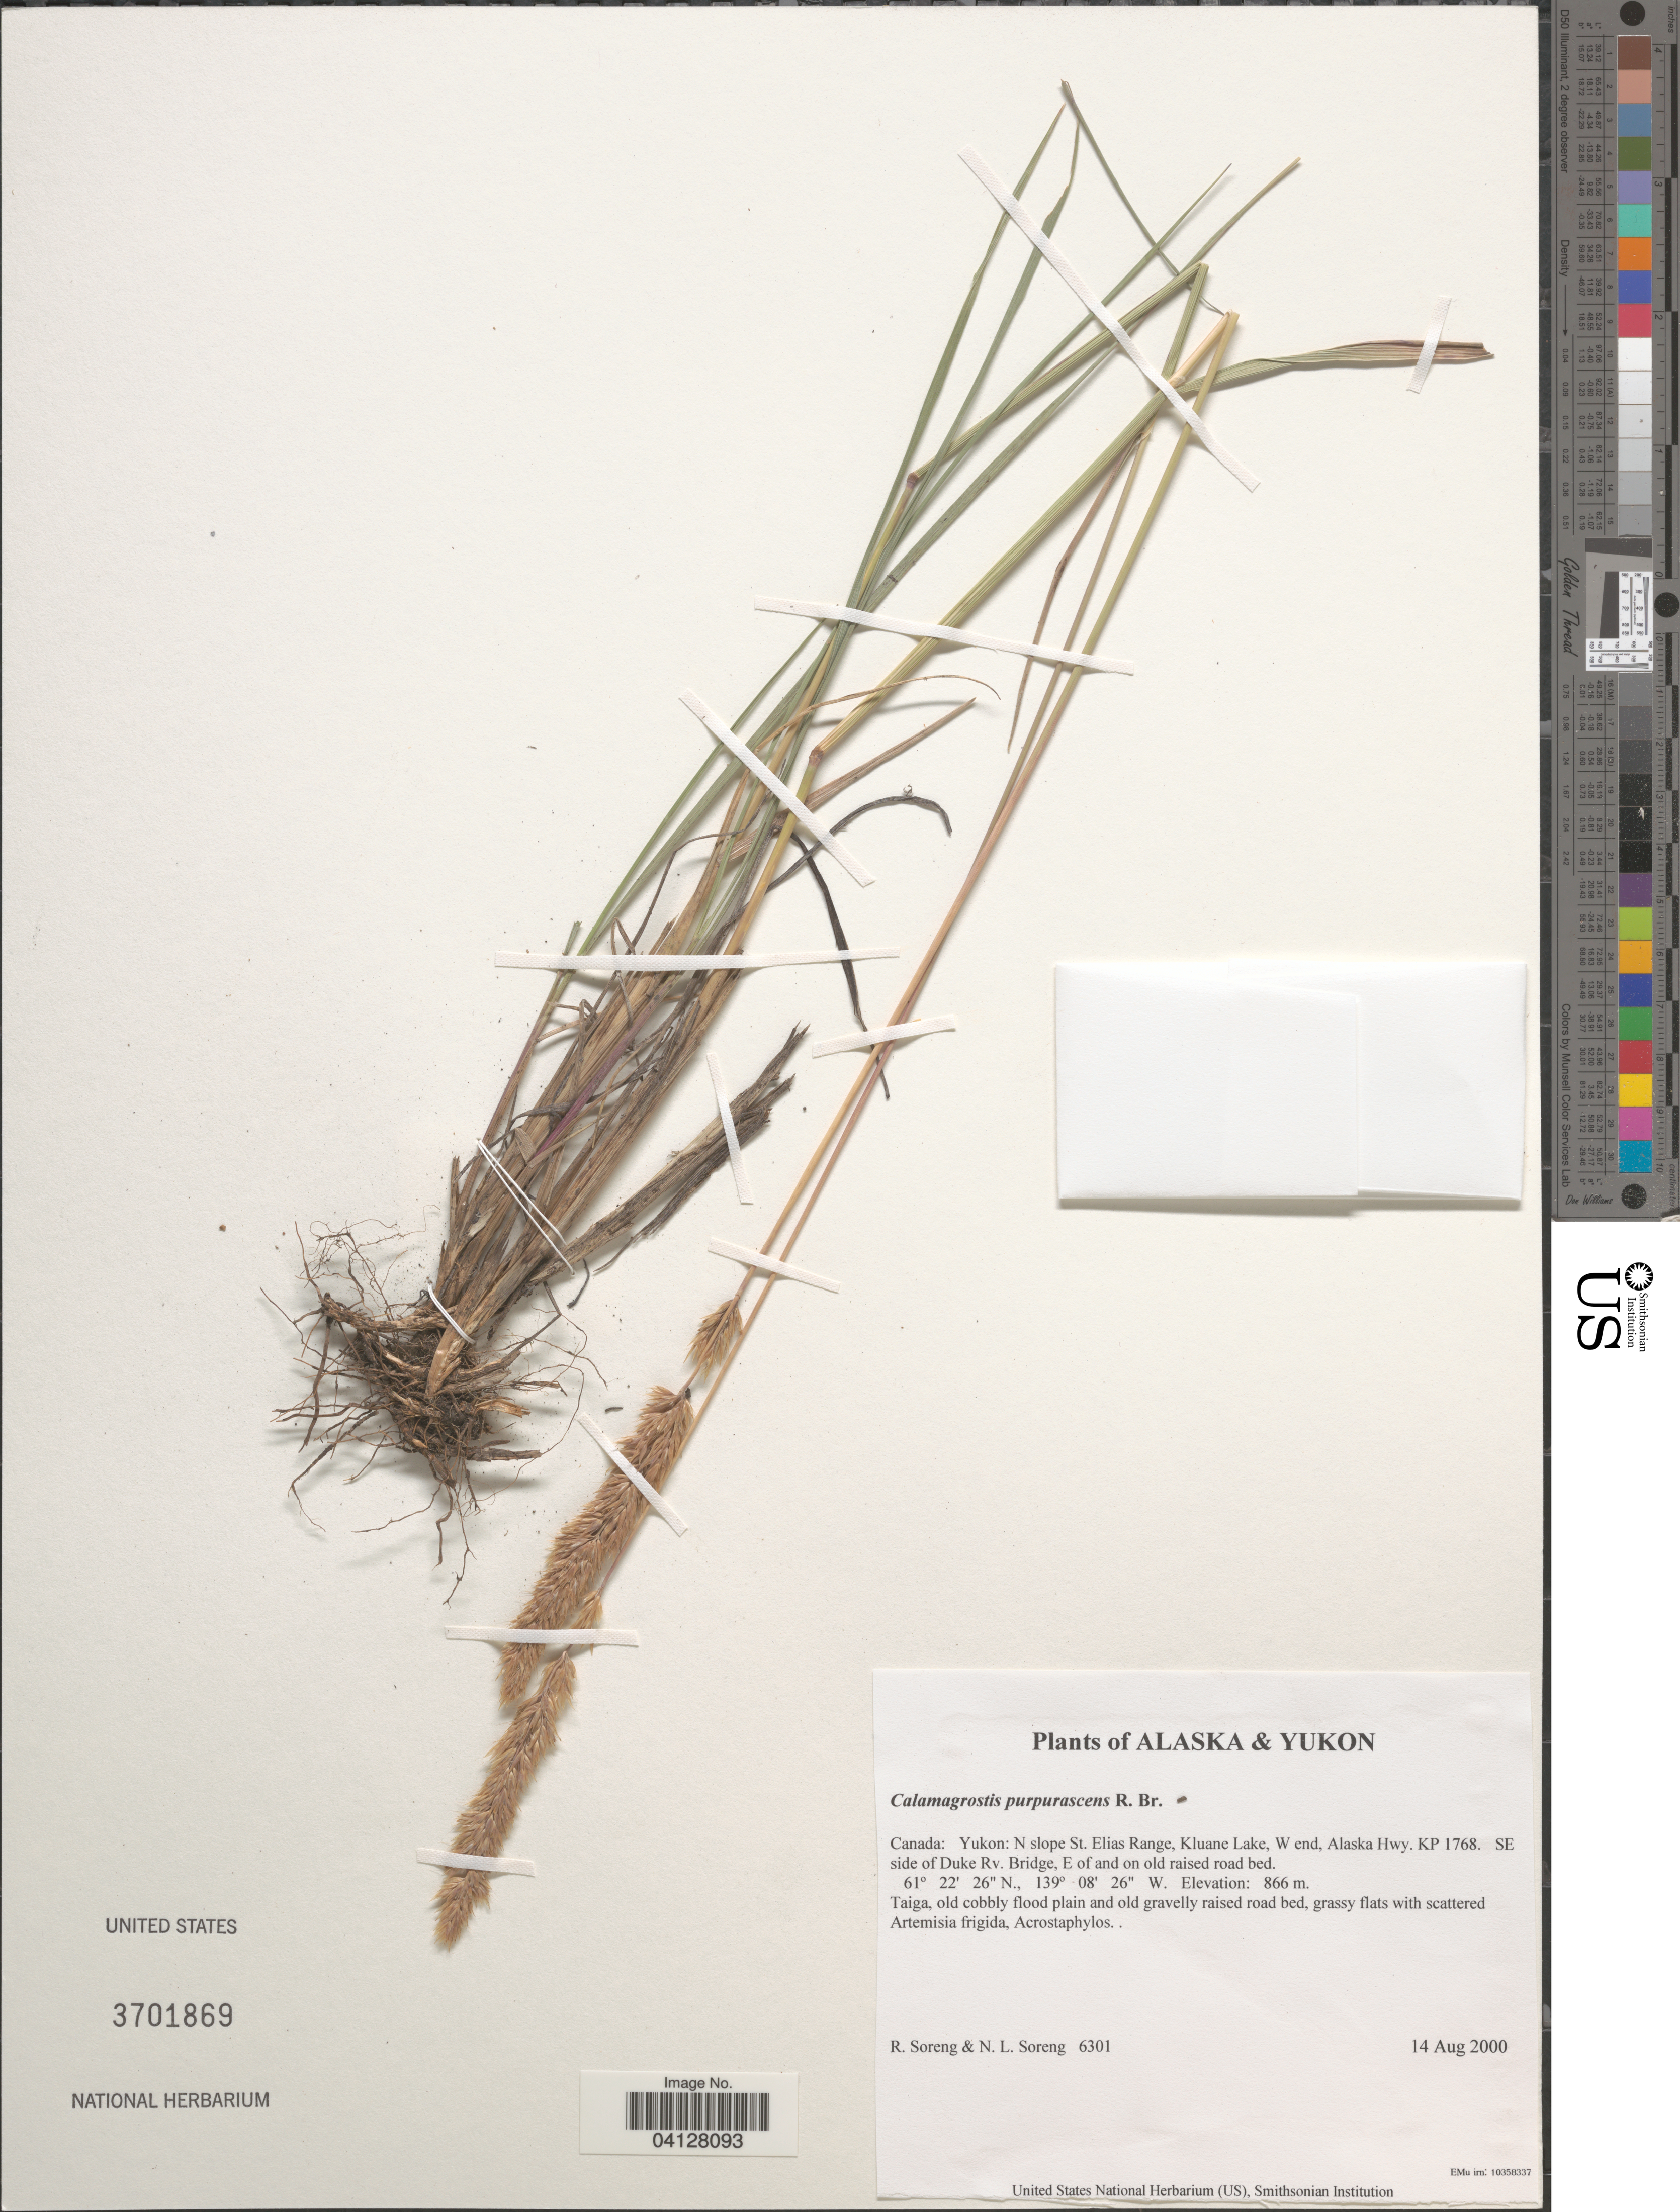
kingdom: Plantae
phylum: Tracheophyta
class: Liliopsida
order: Poales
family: Poaceae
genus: Calamagrostis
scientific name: Calamagrostis purpurascens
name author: R. Br.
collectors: R. J. Soreng & N. L. Soreng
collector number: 6301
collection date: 2000-08-14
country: Canada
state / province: Yukon Territory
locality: N slope St. Elias Range, Kluane Lake, W end, Alaska Hwy. KP 1768. SE side of Duke Rv. Bridge, E of and on old raised road bed.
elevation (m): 866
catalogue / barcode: US 3701869